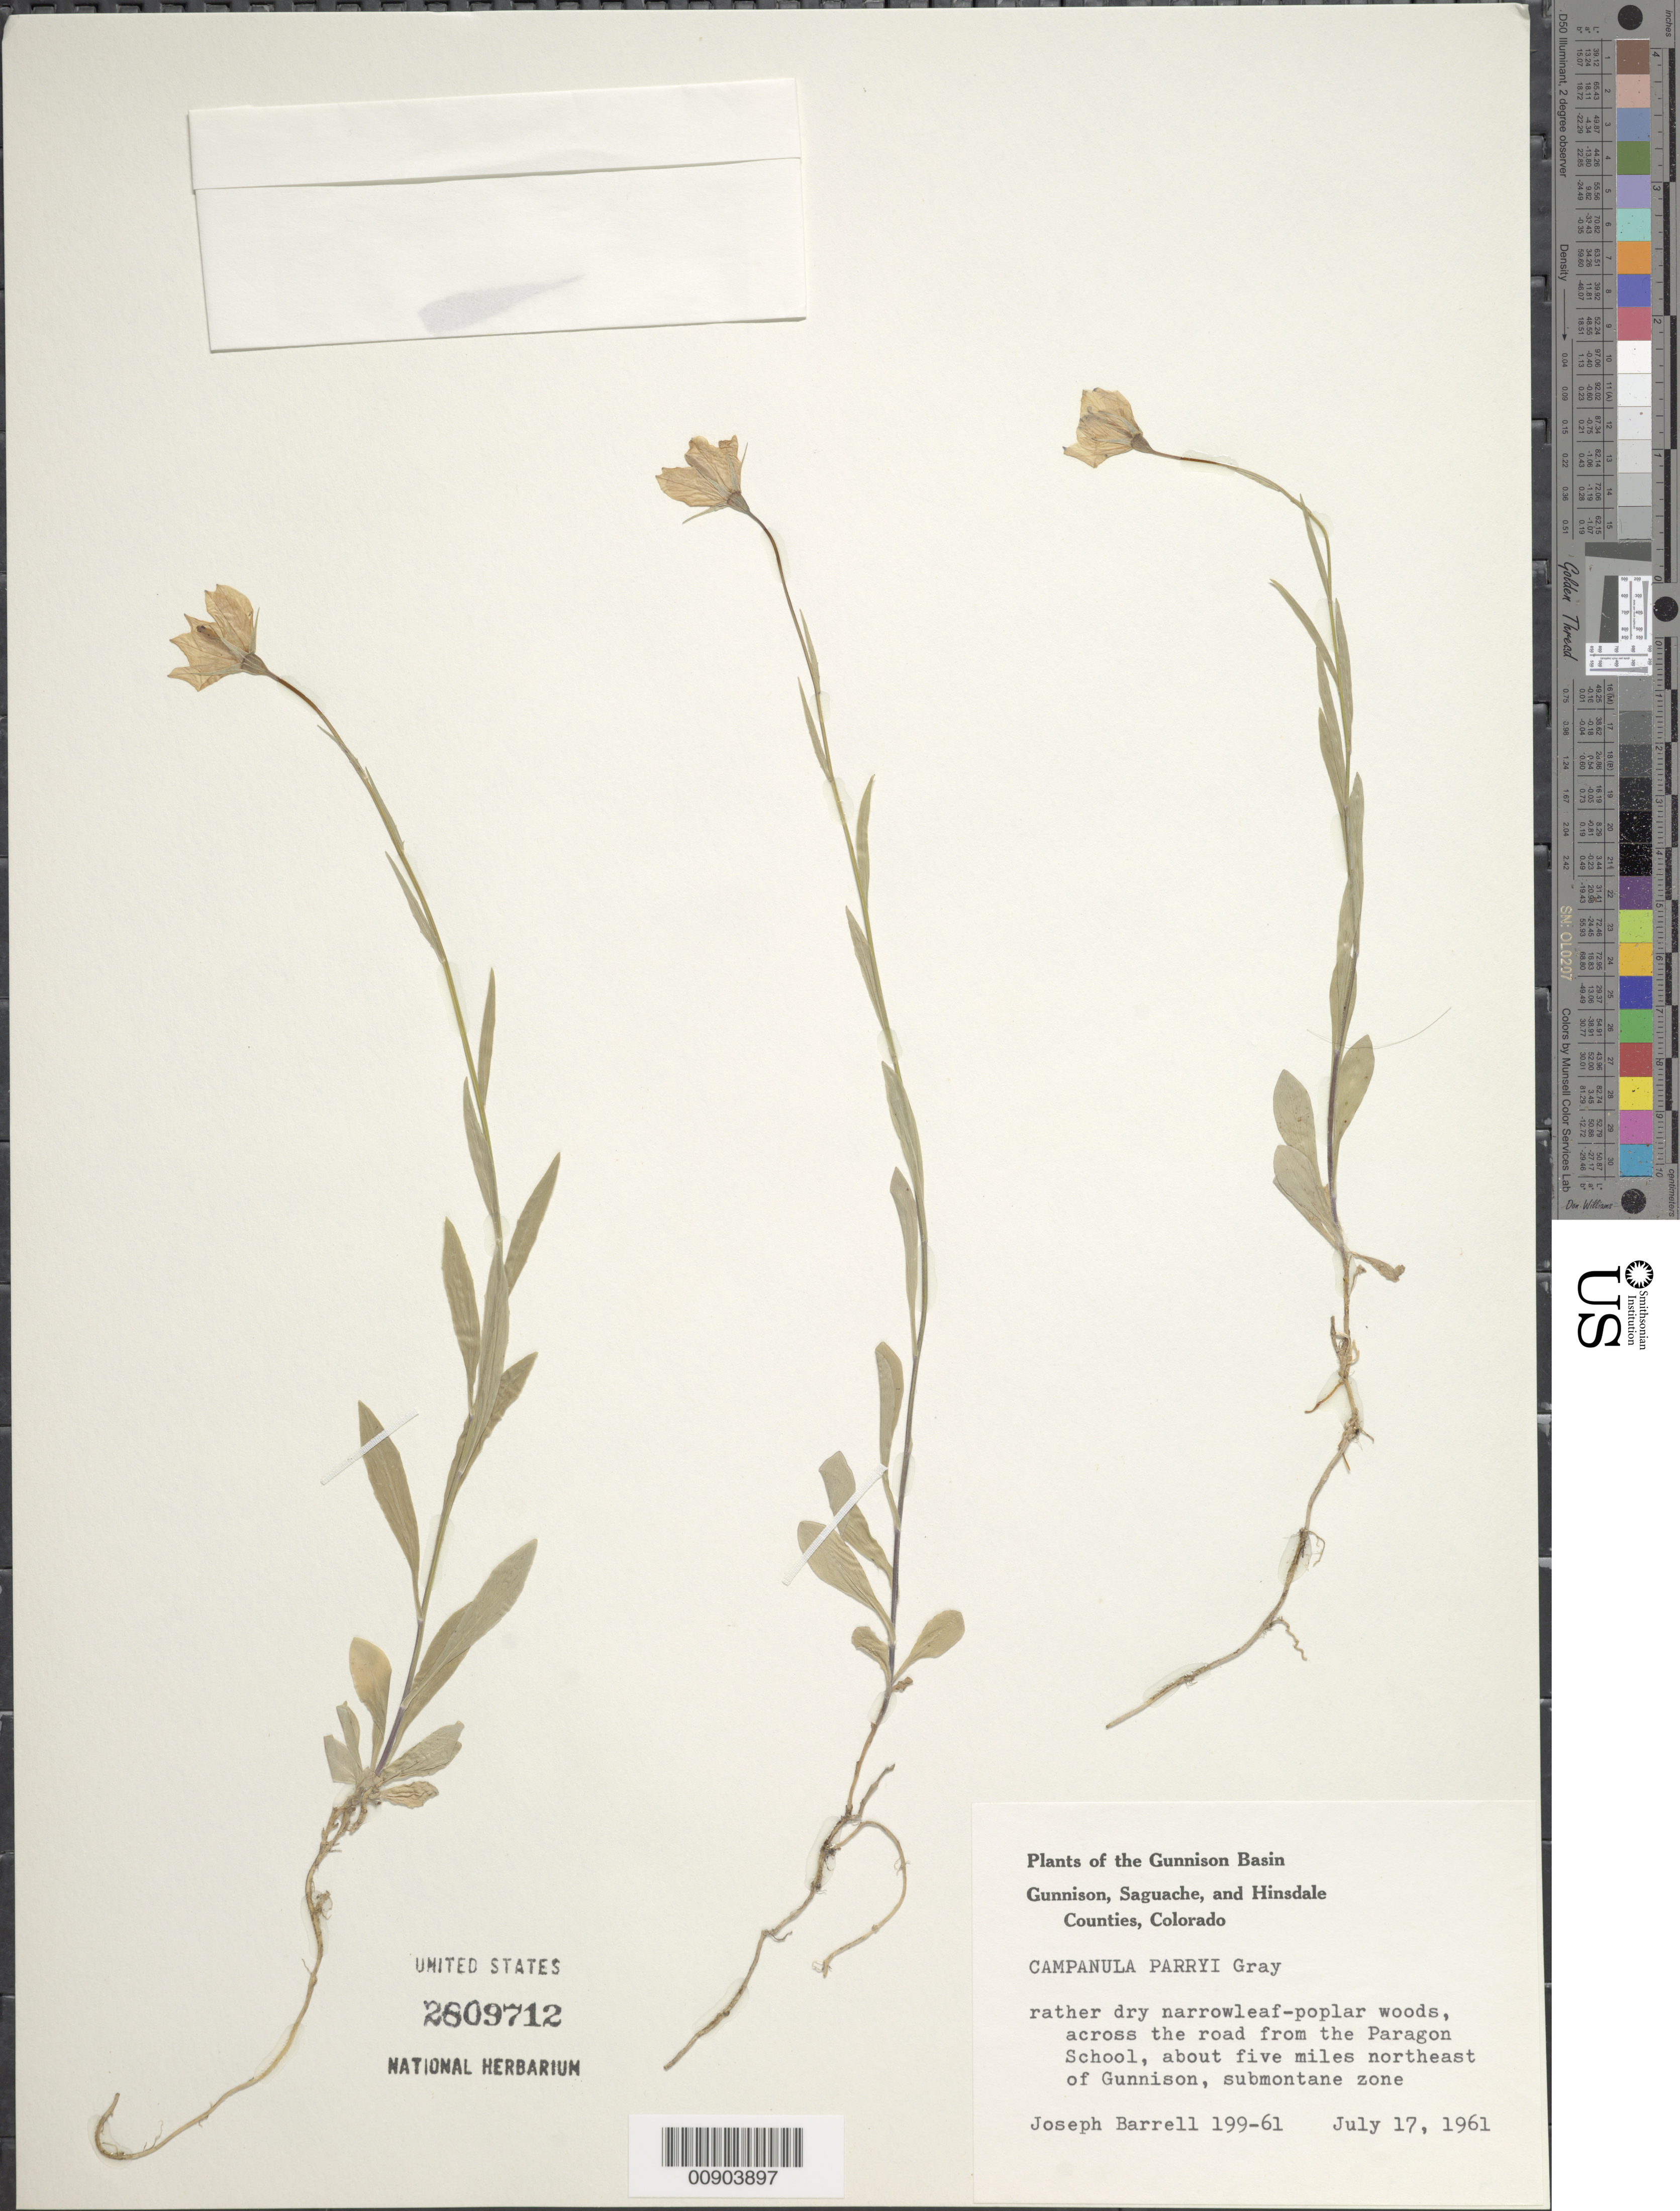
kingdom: Plantae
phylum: Tracheophyta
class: Magnoliopsida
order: Asterales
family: Campanulaceae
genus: Campanula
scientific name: Campanula planiflora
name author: Engelm.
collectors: J. Barrell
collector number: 199-61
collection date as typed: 17 Jul 1961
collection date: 1961-07-17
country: United States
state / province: Colorado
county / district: Gunnison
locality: Across the road from the Paragon School, about 5 miles northeast of Gunnison.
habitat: Rather dry narrow-leaf-poplar woods. Submontane zone.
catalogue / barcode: US 2809712